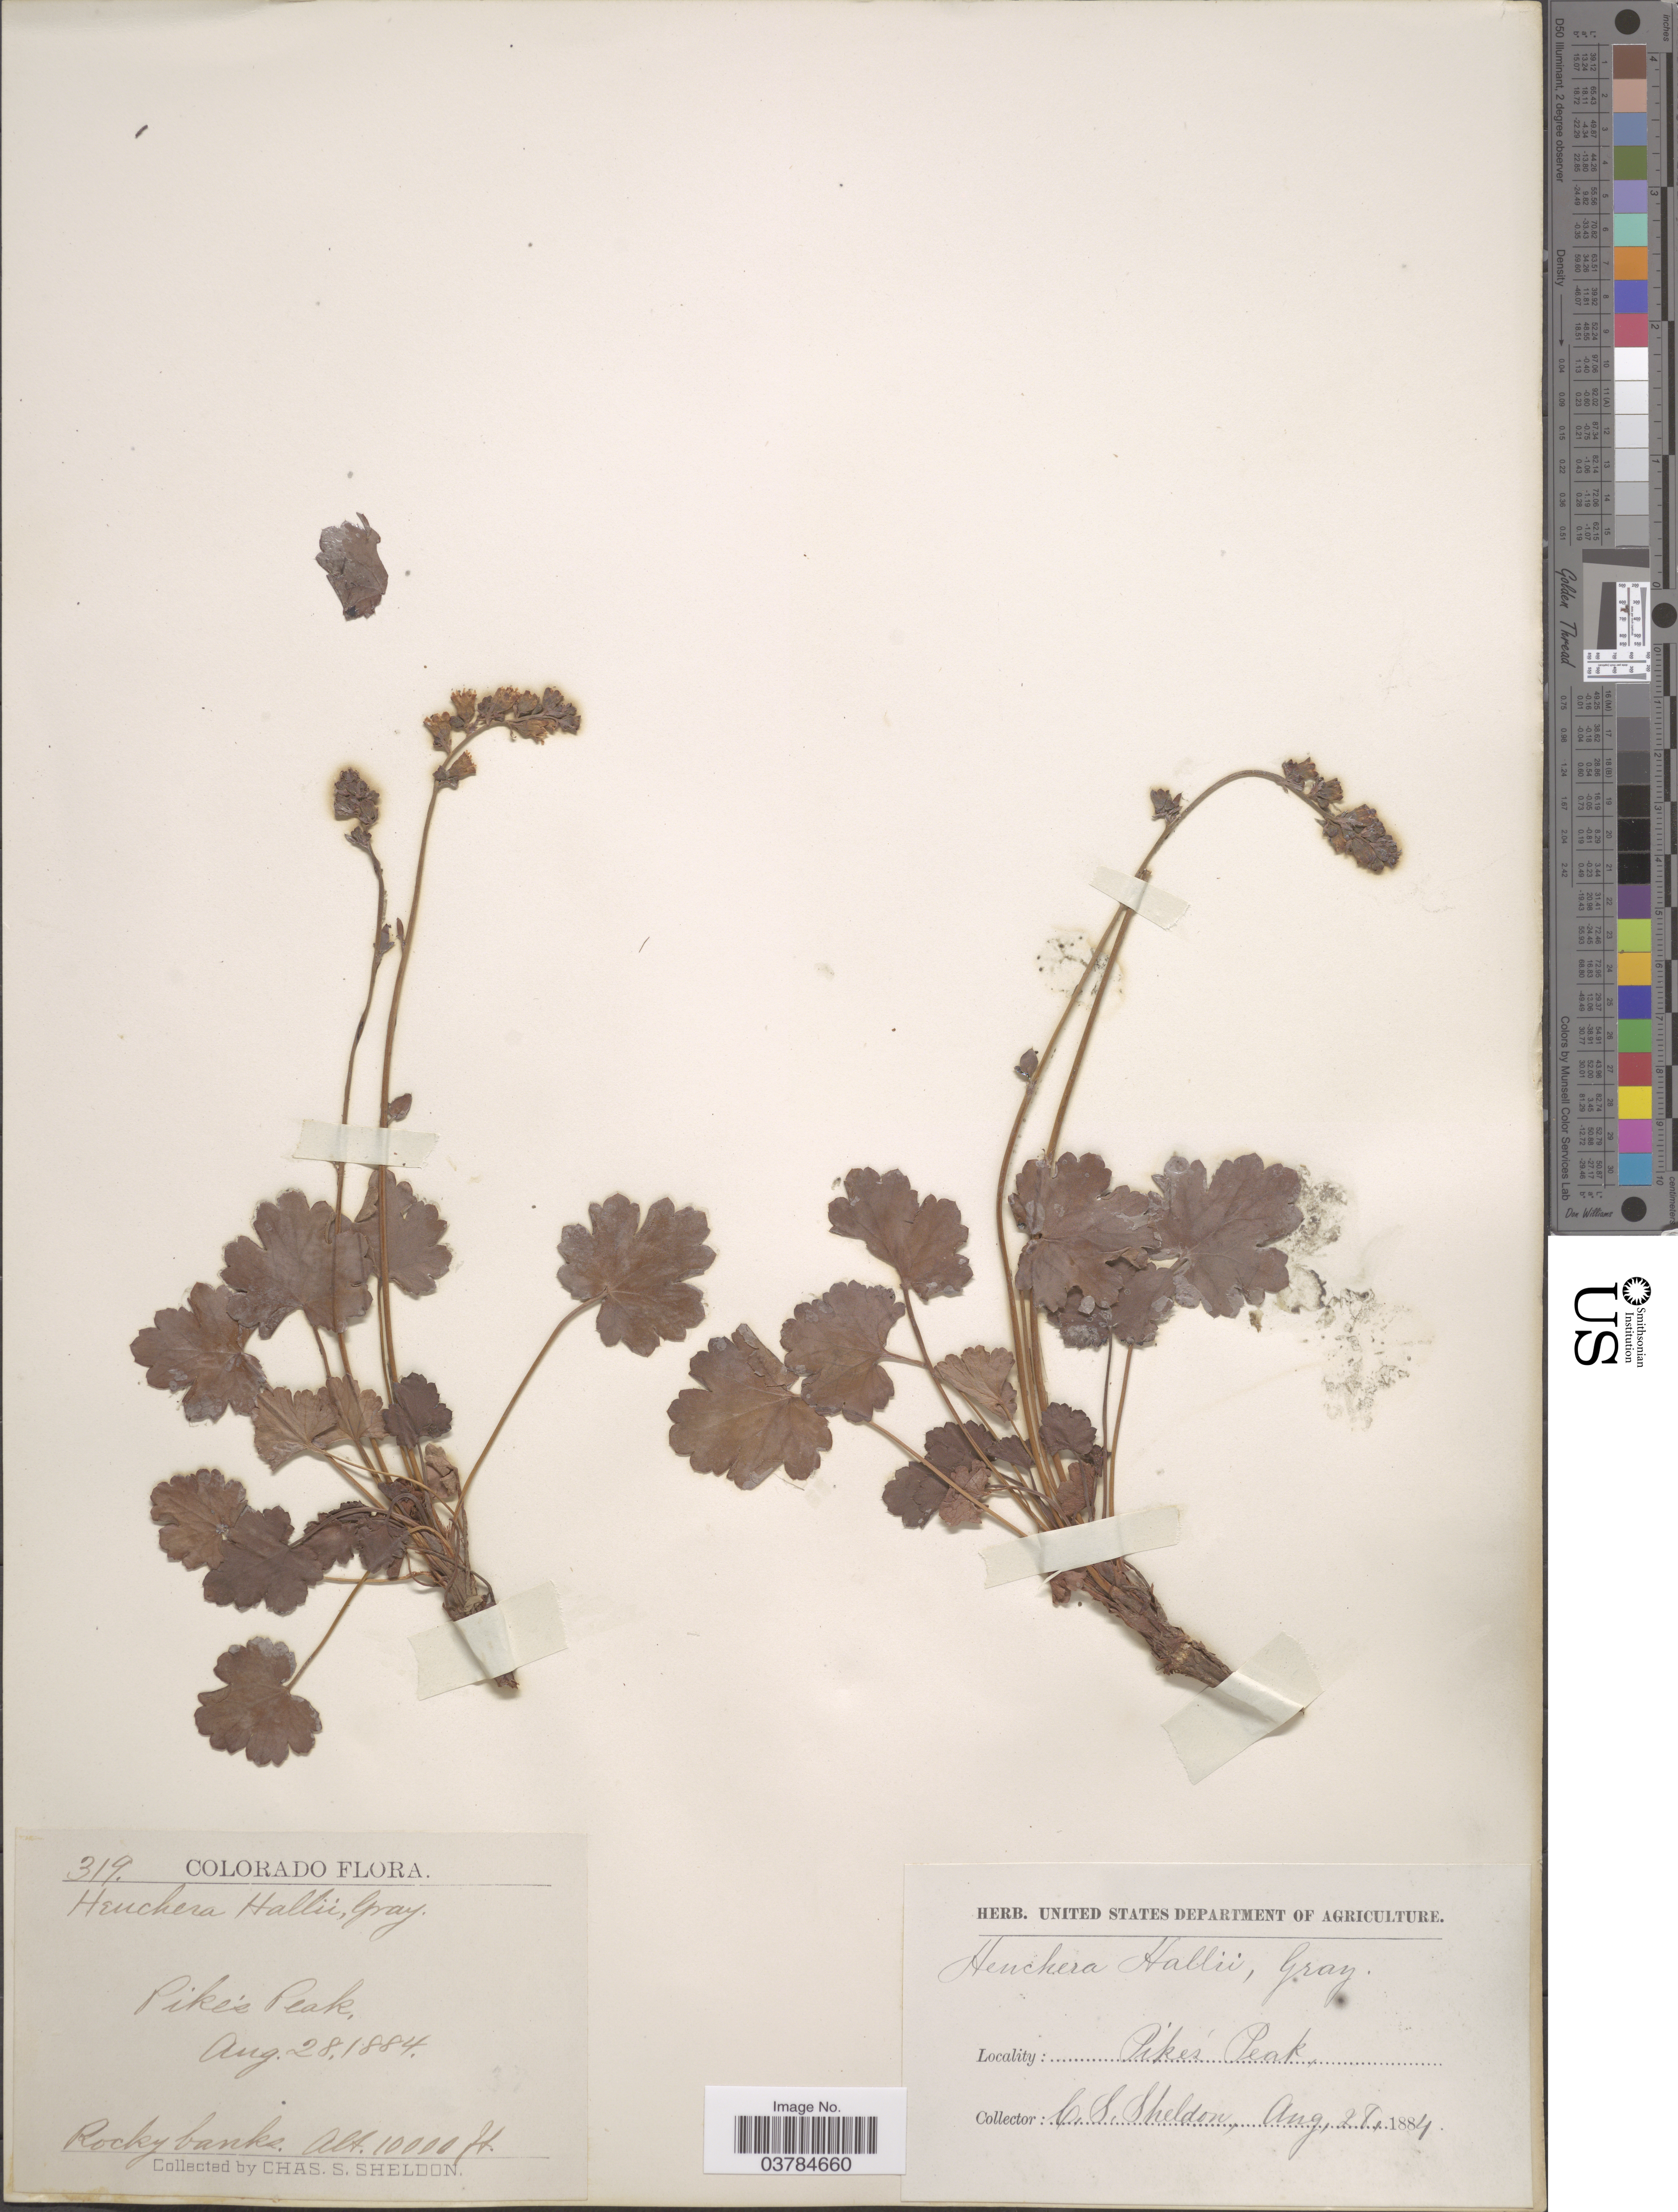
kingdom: Plantae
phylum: Tracheophyta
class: Magnoliopsida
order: Saxifragales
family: Saxifragaceae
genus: Heuchera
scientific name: Heuchera hallii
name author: A. Gray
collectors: C. S. Sheldon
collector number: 319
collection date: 1884-08-28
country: United States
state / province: Colorado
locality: Pike's Peak. Rocky banks.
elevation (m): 3048